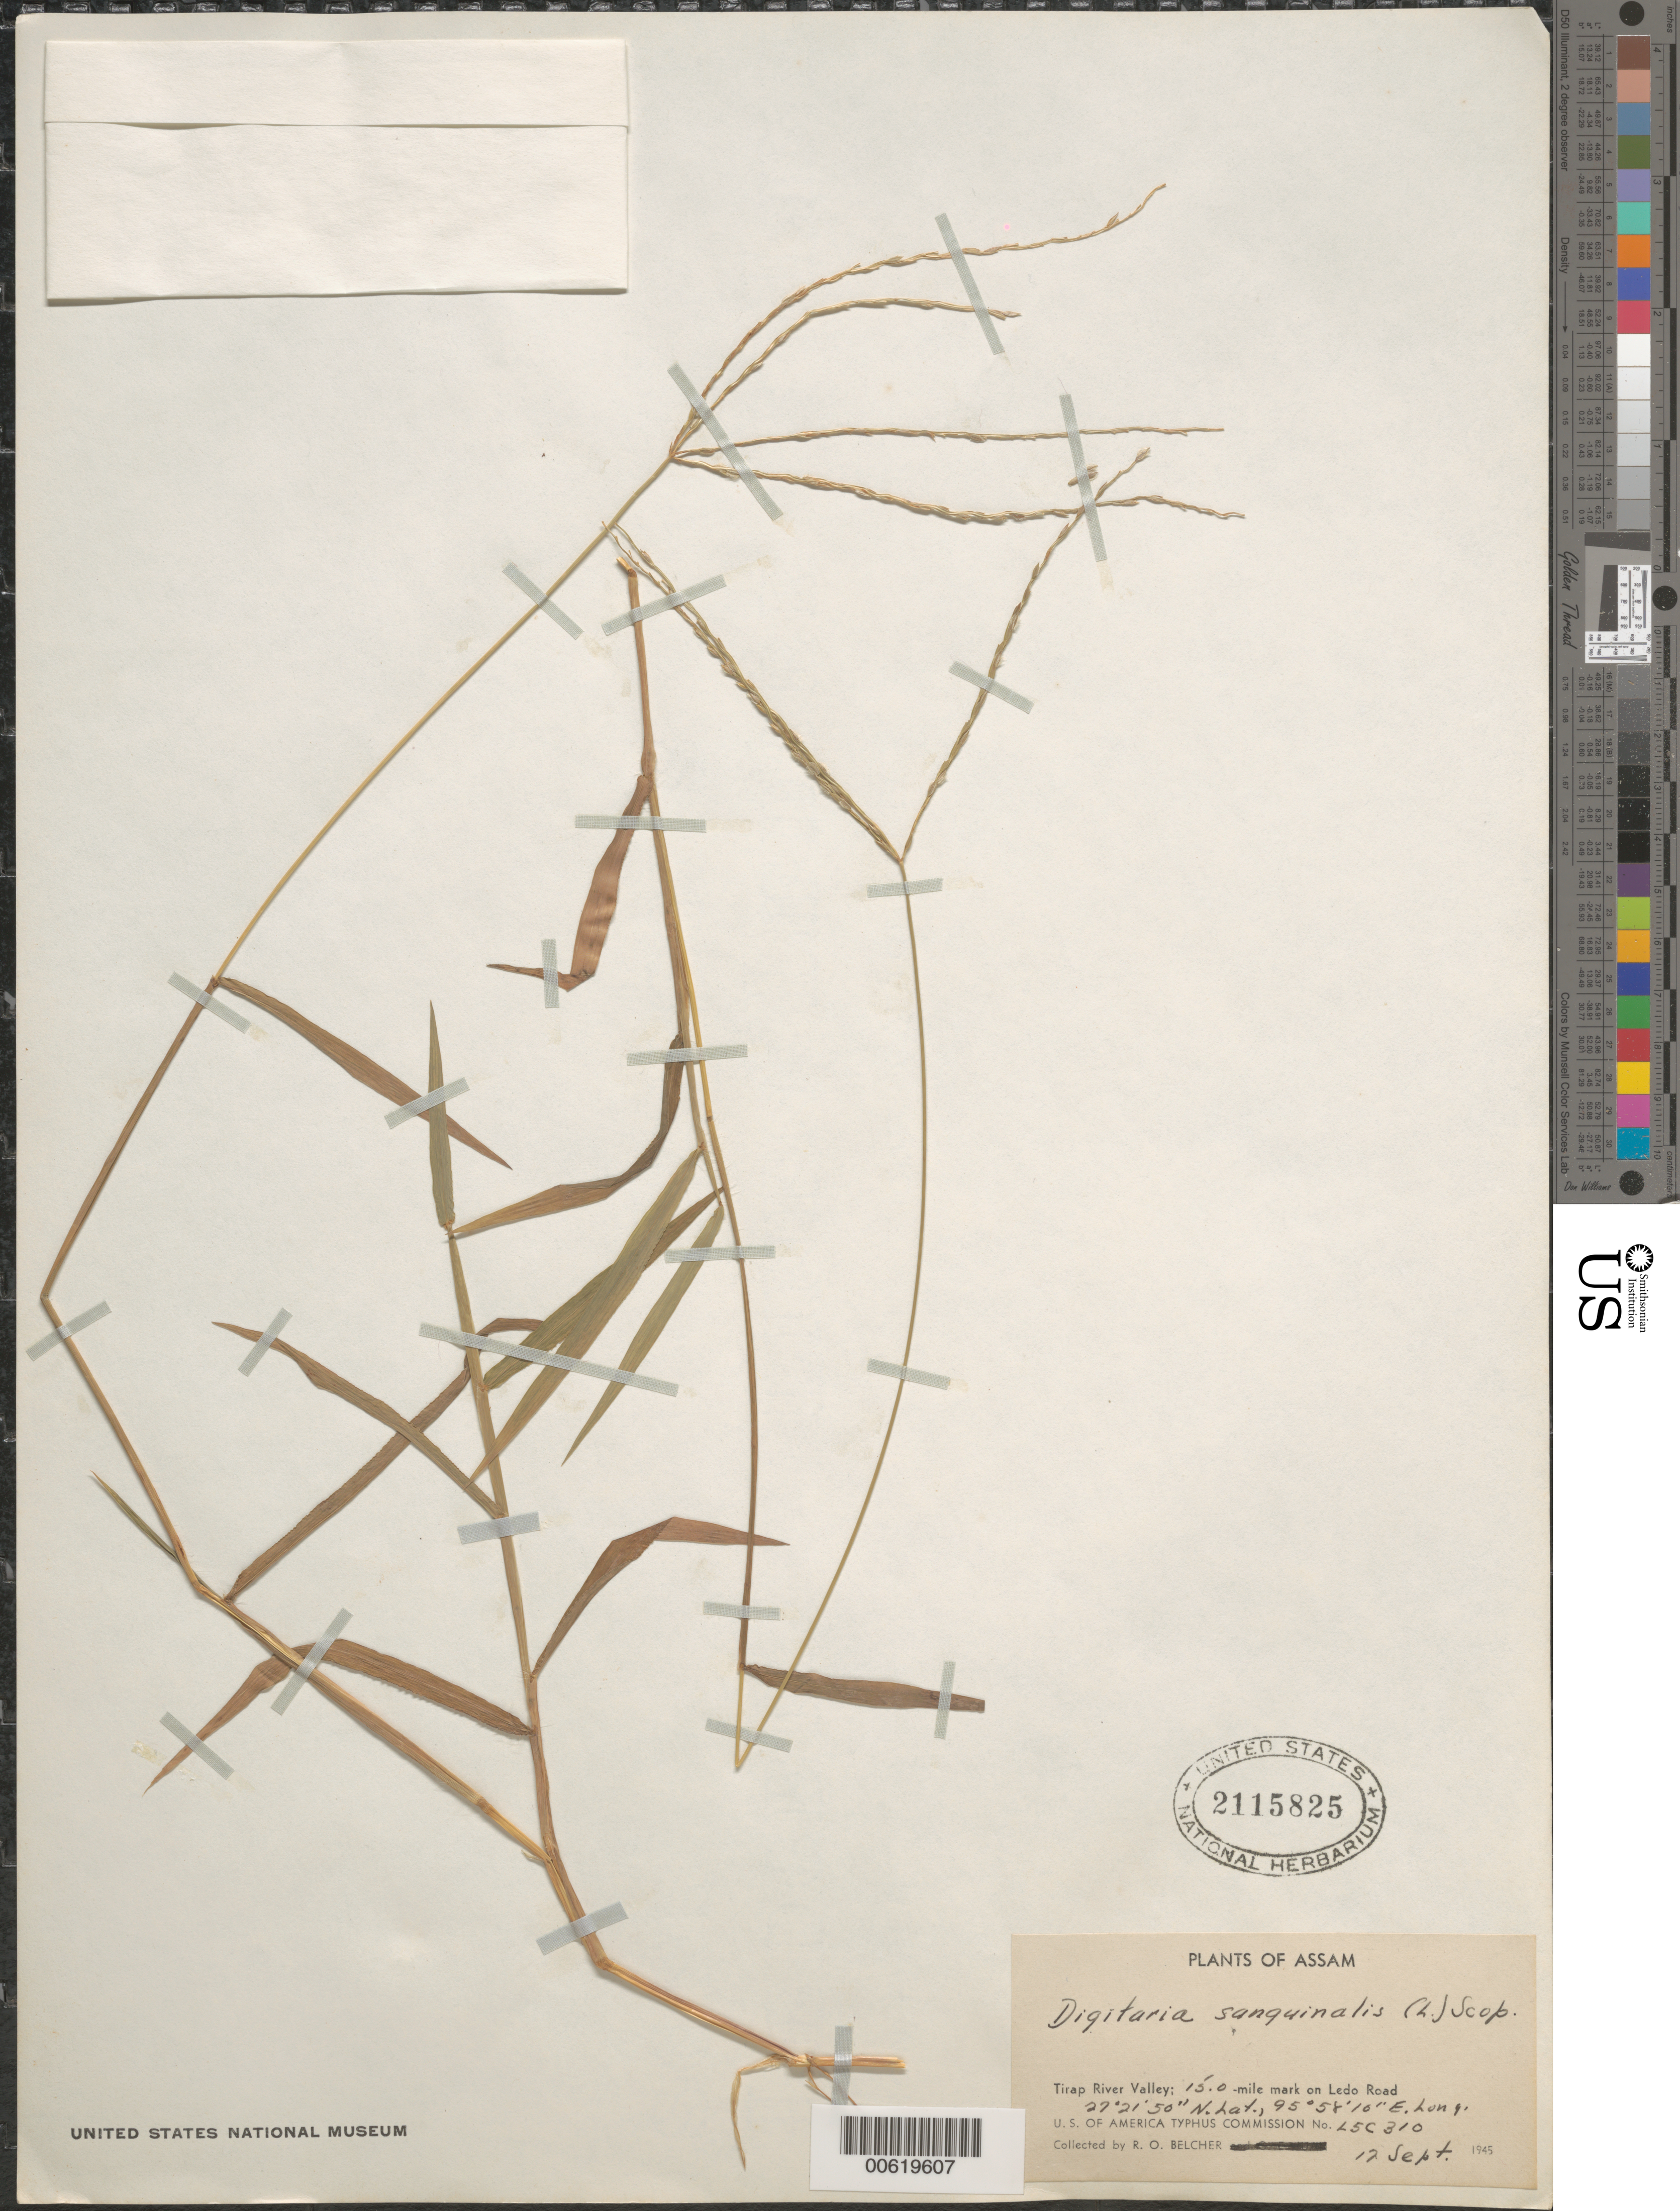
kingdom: Plantae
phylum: Tracheophyta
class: Liliopsida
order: Poales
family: Poaceae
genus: Digitaria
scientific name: Digitaria sanguinalis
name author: (L.) Scop.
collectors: R. Belcher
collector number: L5C 310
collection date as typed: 17 Sep 1945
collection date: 1945-09-17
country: Myanmar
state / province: Kachin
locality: Triap river valley; 15 miles mark on Ledo road.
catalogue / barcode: US 2115825